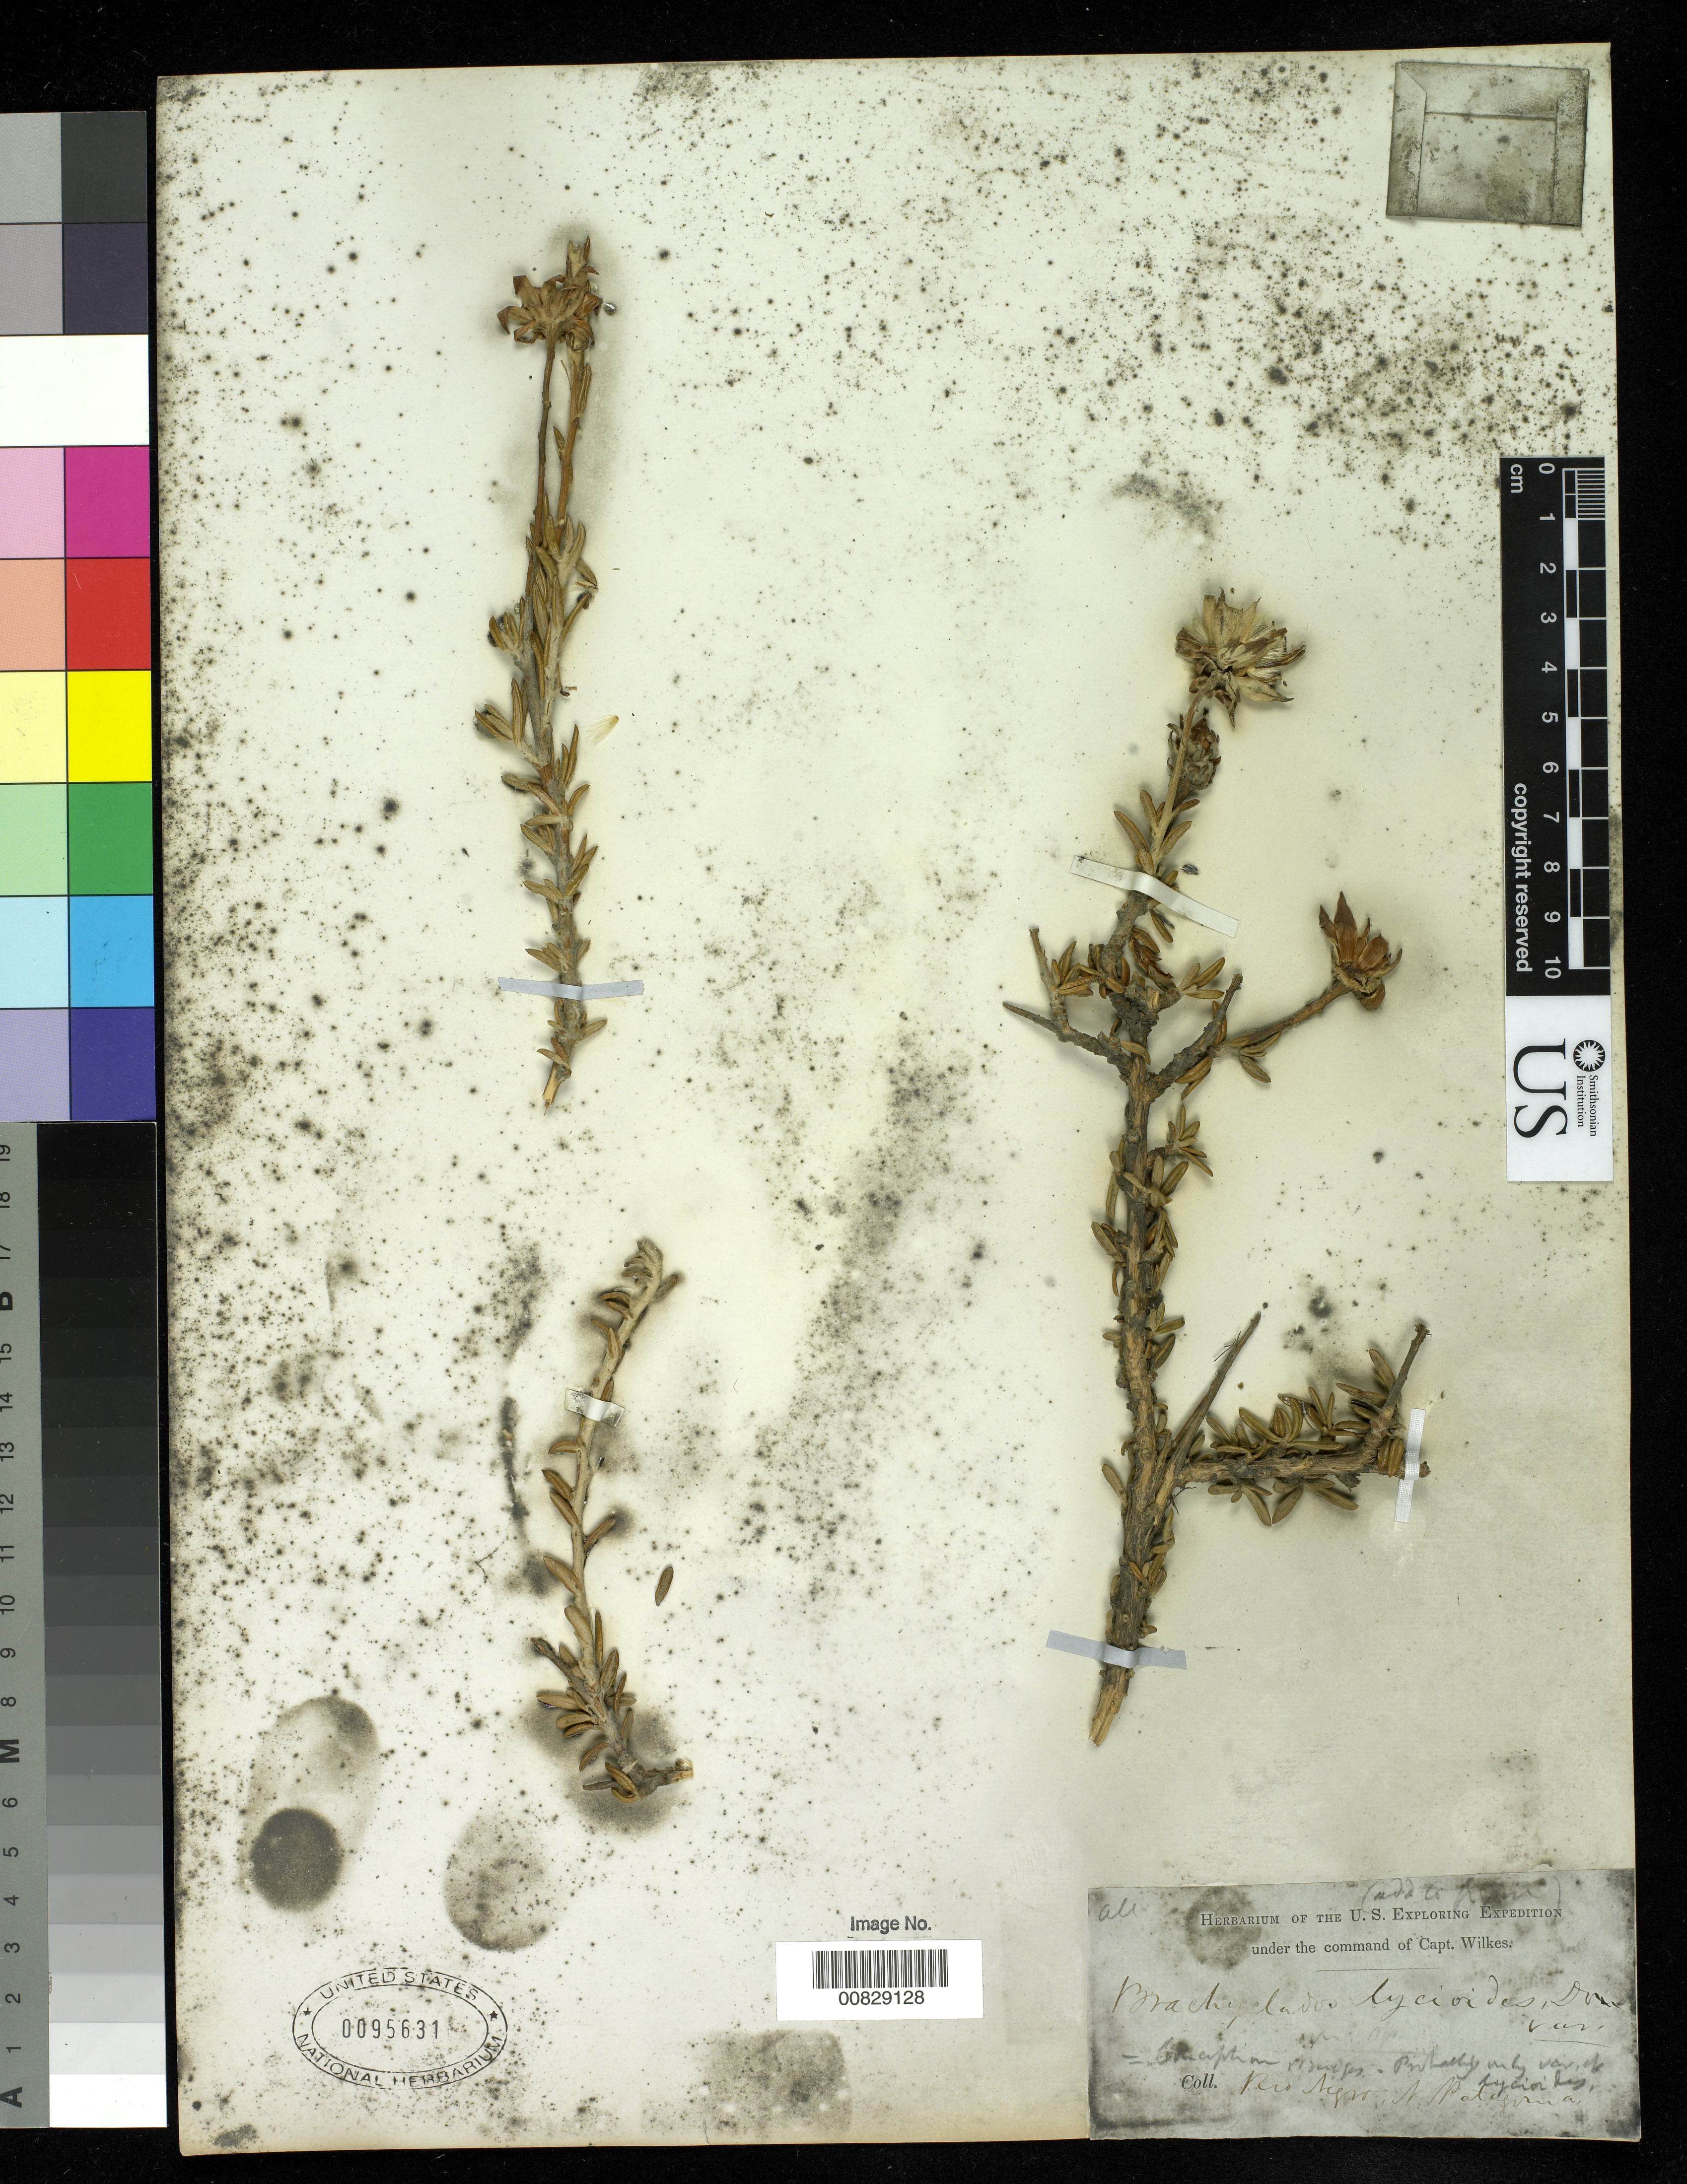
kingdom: Plantae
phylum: Tracheophyta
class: Magnoliopsida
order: Asterales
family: Asteraceae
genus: Brachyclados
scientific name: Brachyclados lycioides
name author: D. Don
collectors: Wilkes Explor. Exped.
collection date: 1838/1842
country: Argentina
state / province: Rio Negro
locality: Rio Negro N. Patagonia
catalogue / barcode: US 95631